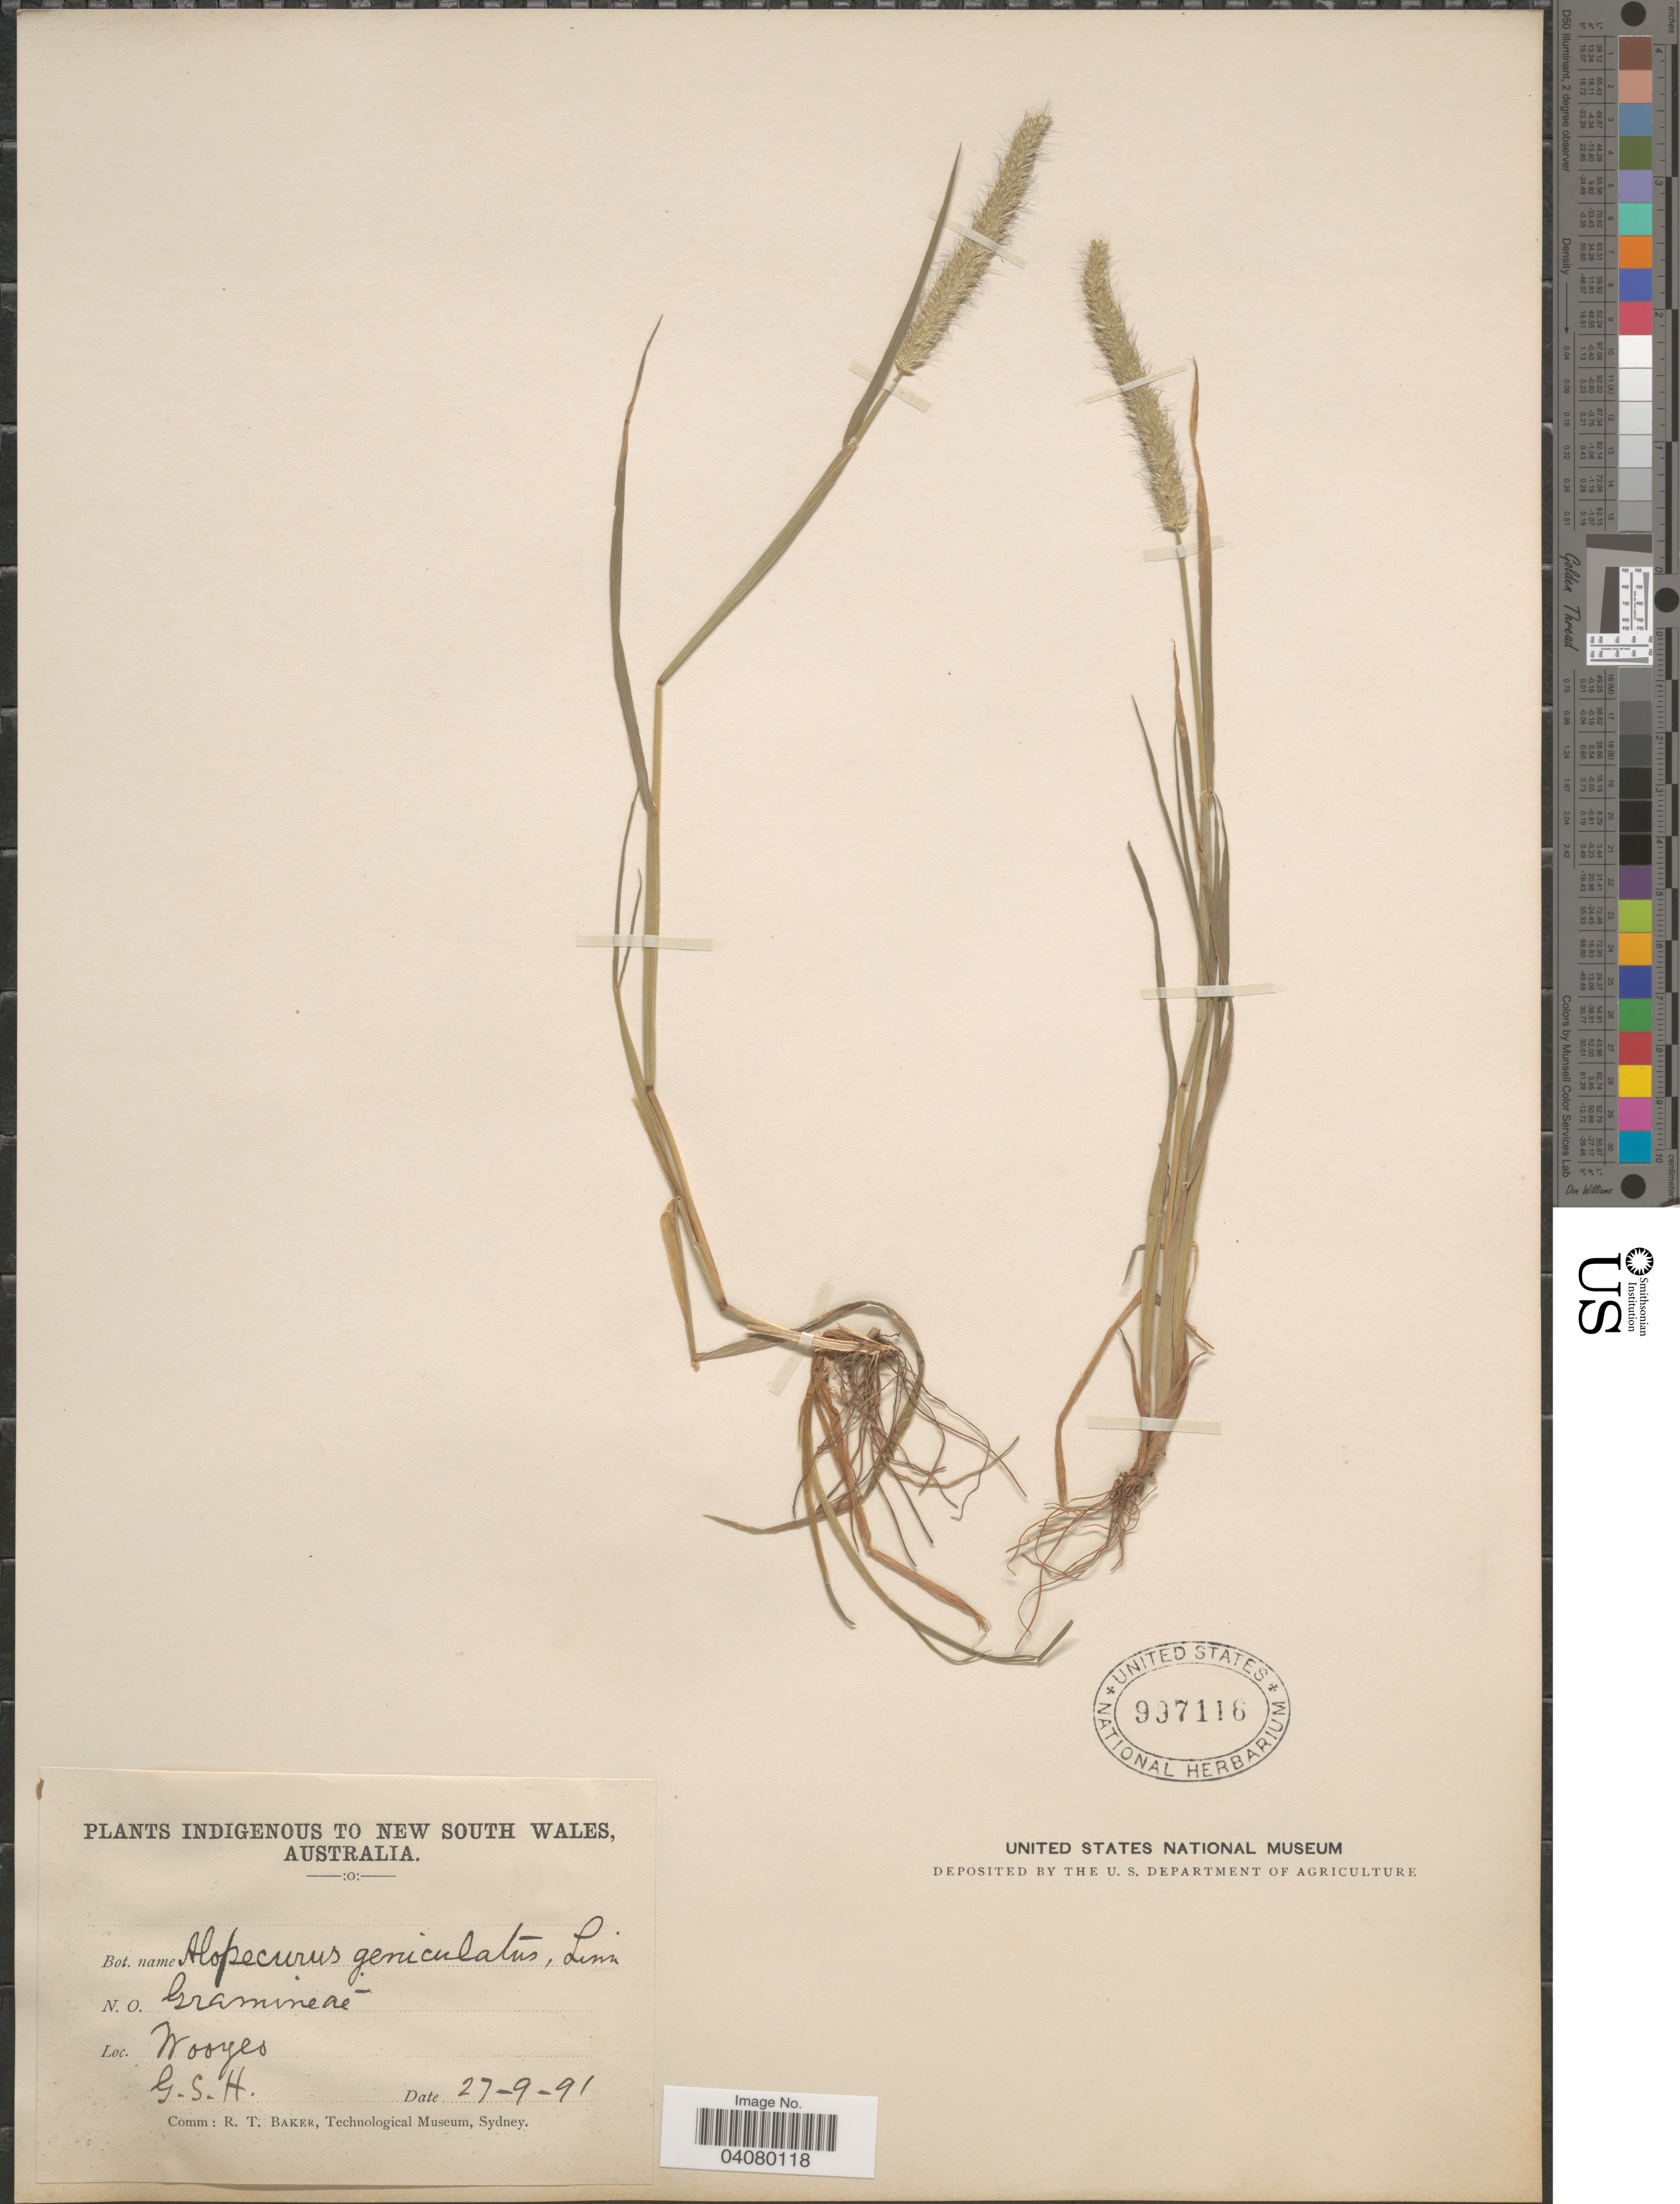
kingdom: Plantae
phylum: Tracheophyta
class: Liliopsida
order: Poales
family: Poaceae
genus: Alopecurus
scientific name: Alopecurus geniculatus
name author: L.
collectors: G. S. H.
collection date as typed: Transcribed d/m/y: 27/9/91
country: Australia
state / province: New South Wales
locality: Nooges.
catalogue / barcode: US 997116